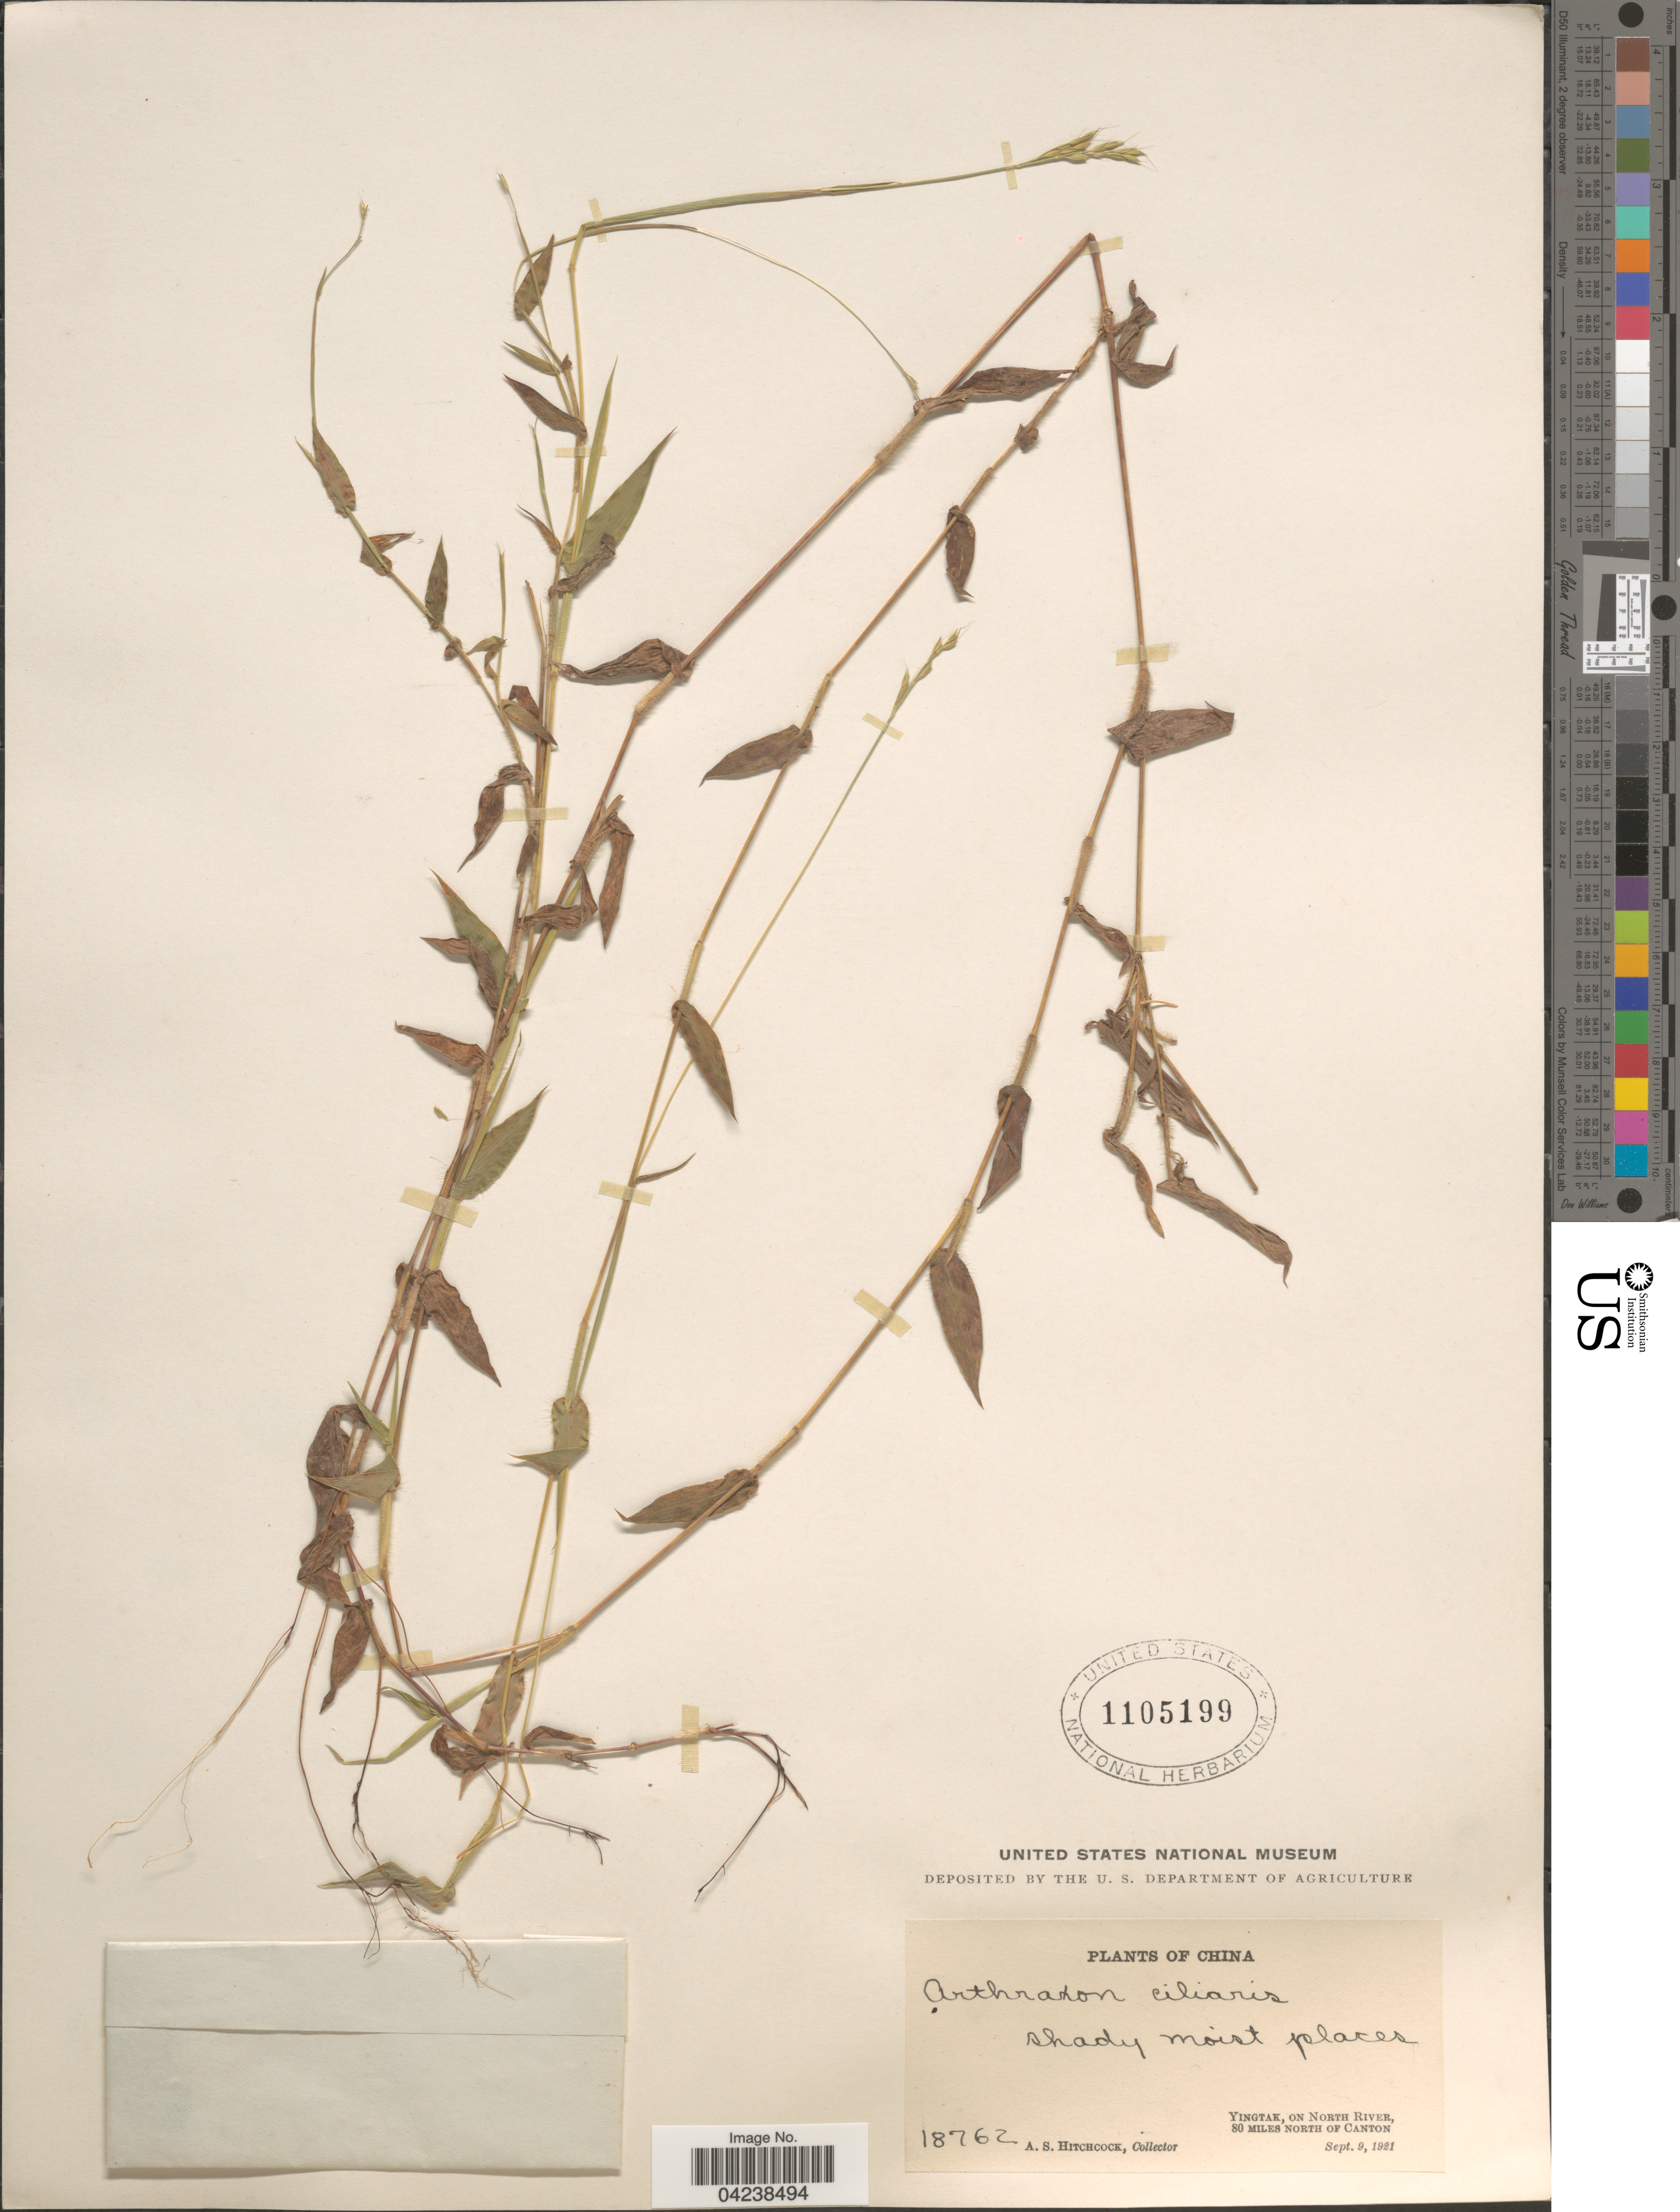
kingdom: Plantae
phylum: Tracheophyta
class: Liliopsida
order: Poales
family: Poaceae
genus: Arthraxon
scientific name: Arthraxon hispidus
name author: (Thunb.) Makino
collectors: A. S. Hitchcock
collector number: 18762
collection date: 1921-09-09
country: China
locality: Yingtak, on North River, 80 miles north of Canton.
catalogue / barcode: US 1105199